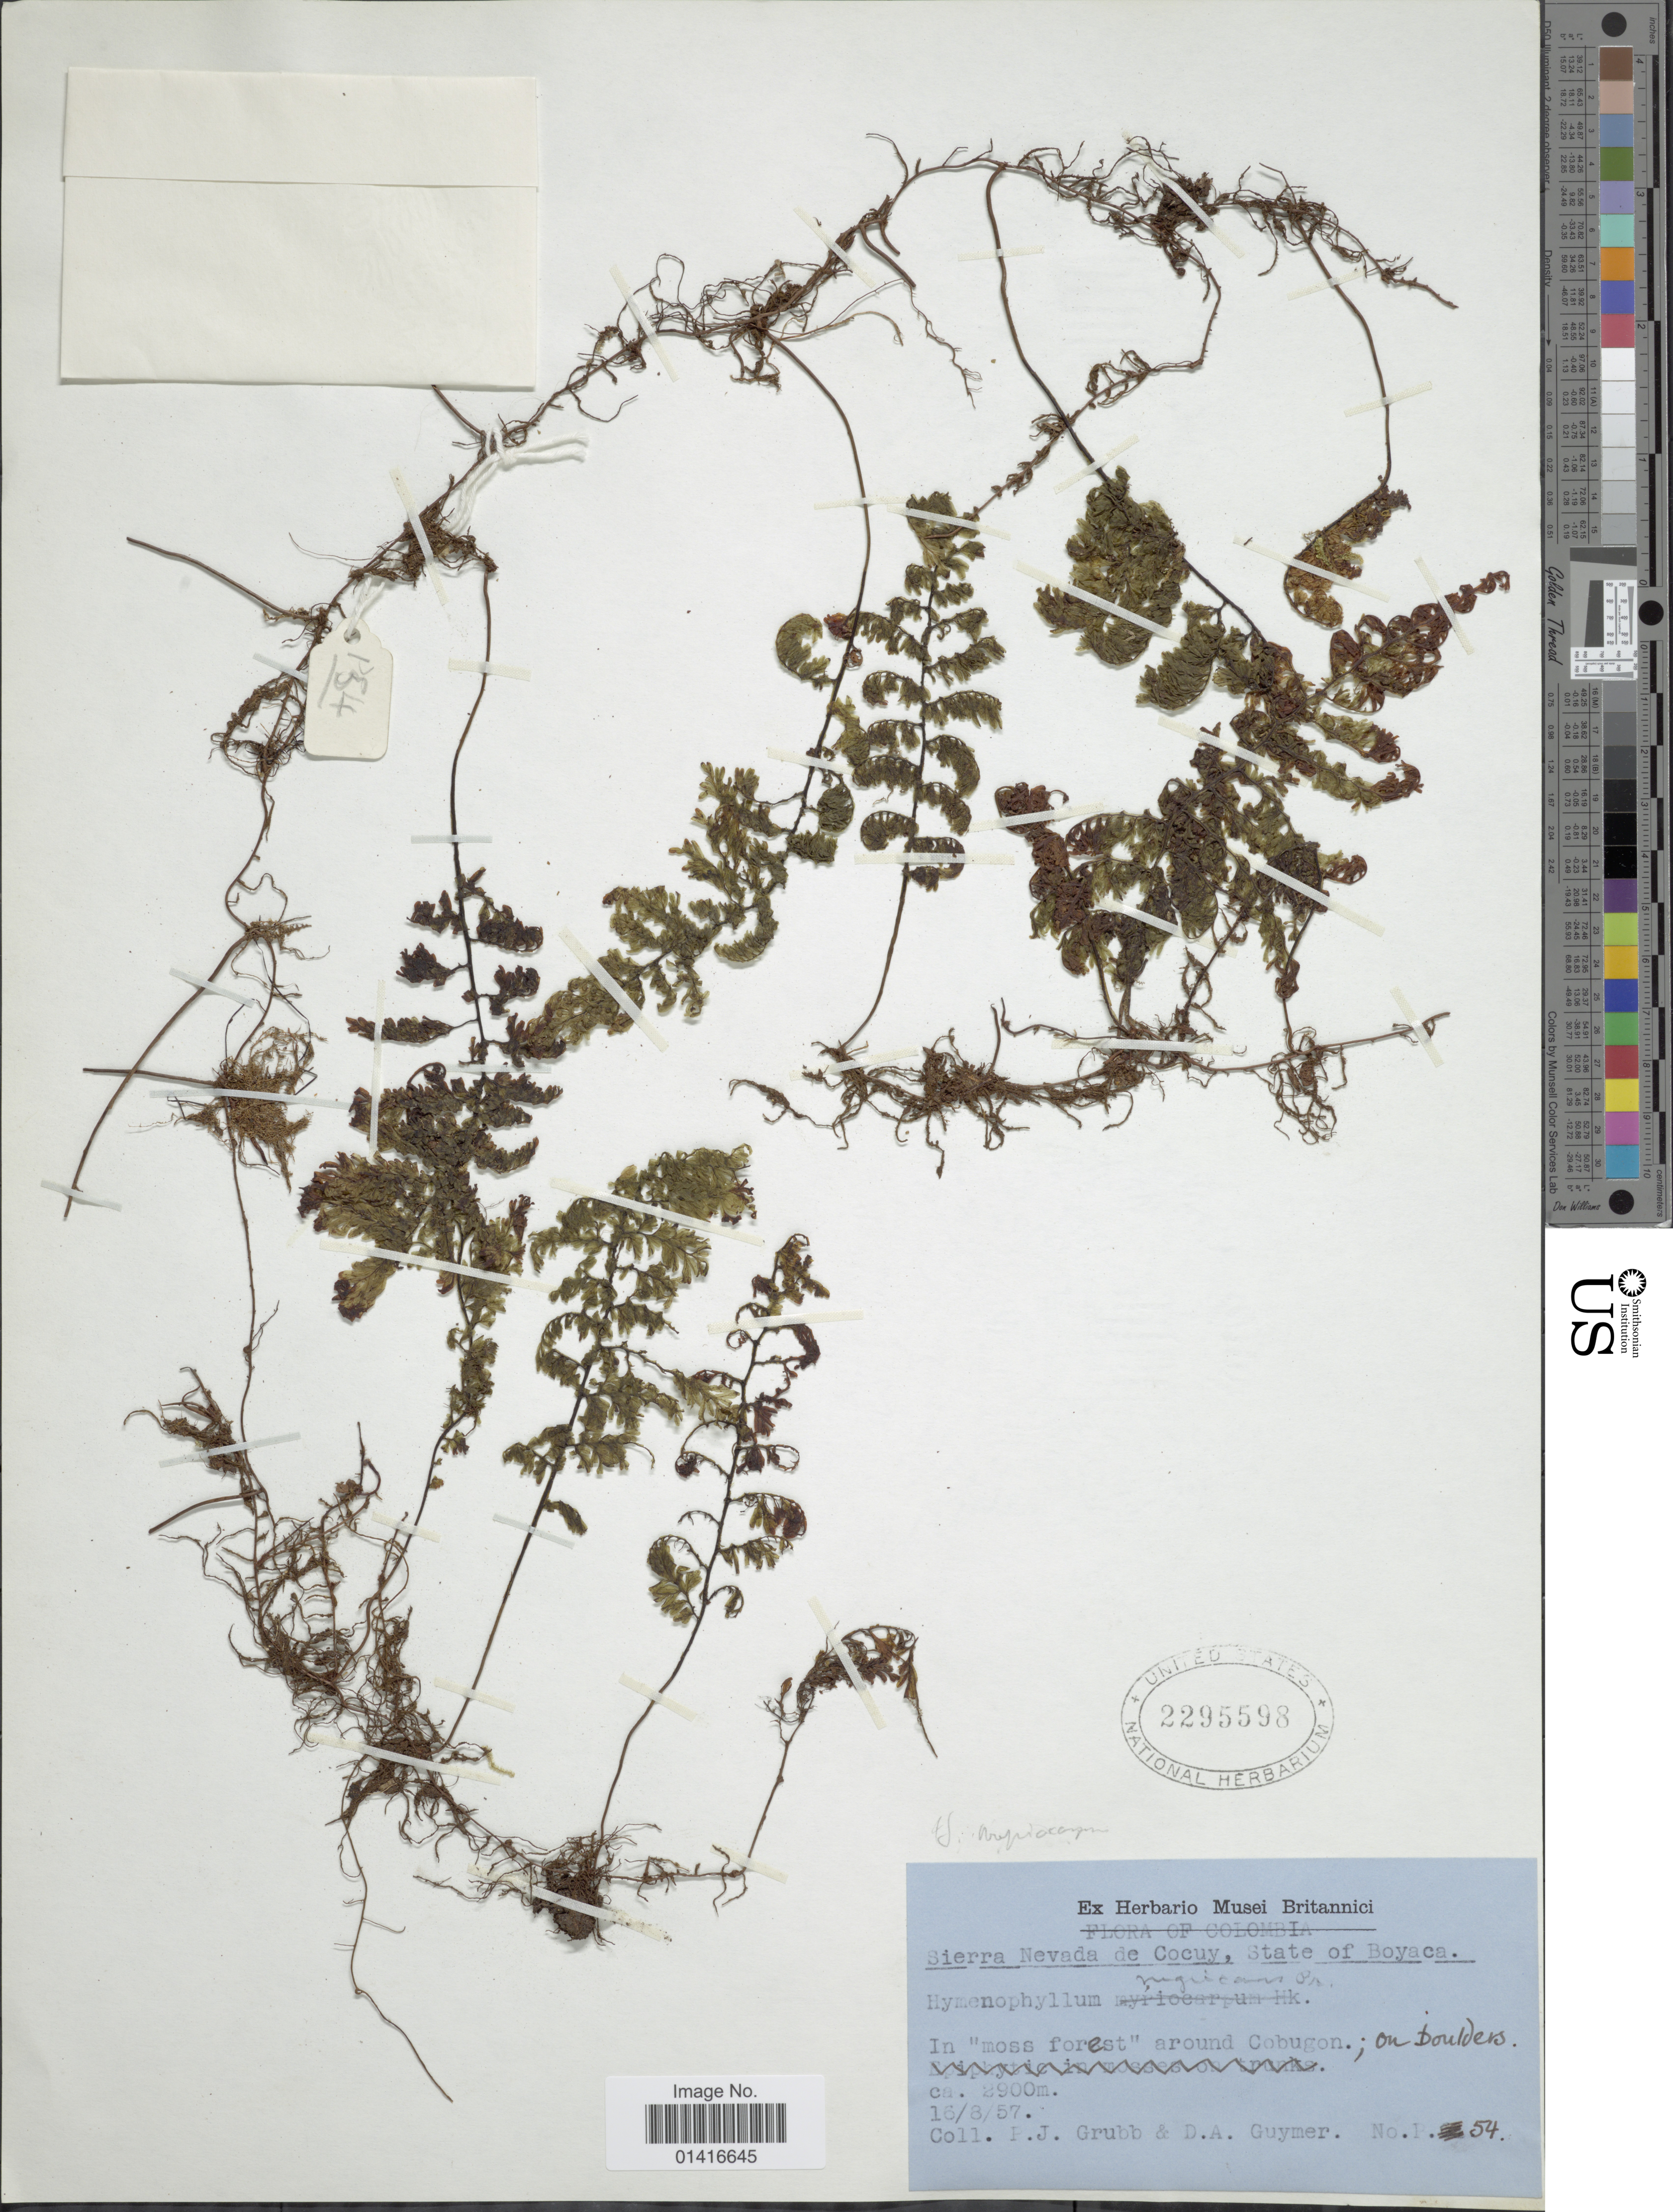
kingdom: Plantae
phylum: Tracheophyta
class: Polypodiopsida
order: Hymenophyllales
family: Hymenophyllaceae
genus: Hymenophyllum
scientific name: Hymenophyllum myriocarpum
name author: Hook.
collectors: P. J. Grubb & D. Guymer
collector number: P.54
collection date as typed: Transcribed d/m/y: 16/3/57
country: Colombia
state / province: Boyacá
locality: Sierra Nevada de Cocuy, State of Boyaca. In "moss forest" around Cobugon; on boulders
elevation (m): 2900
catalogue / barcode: US 2295598